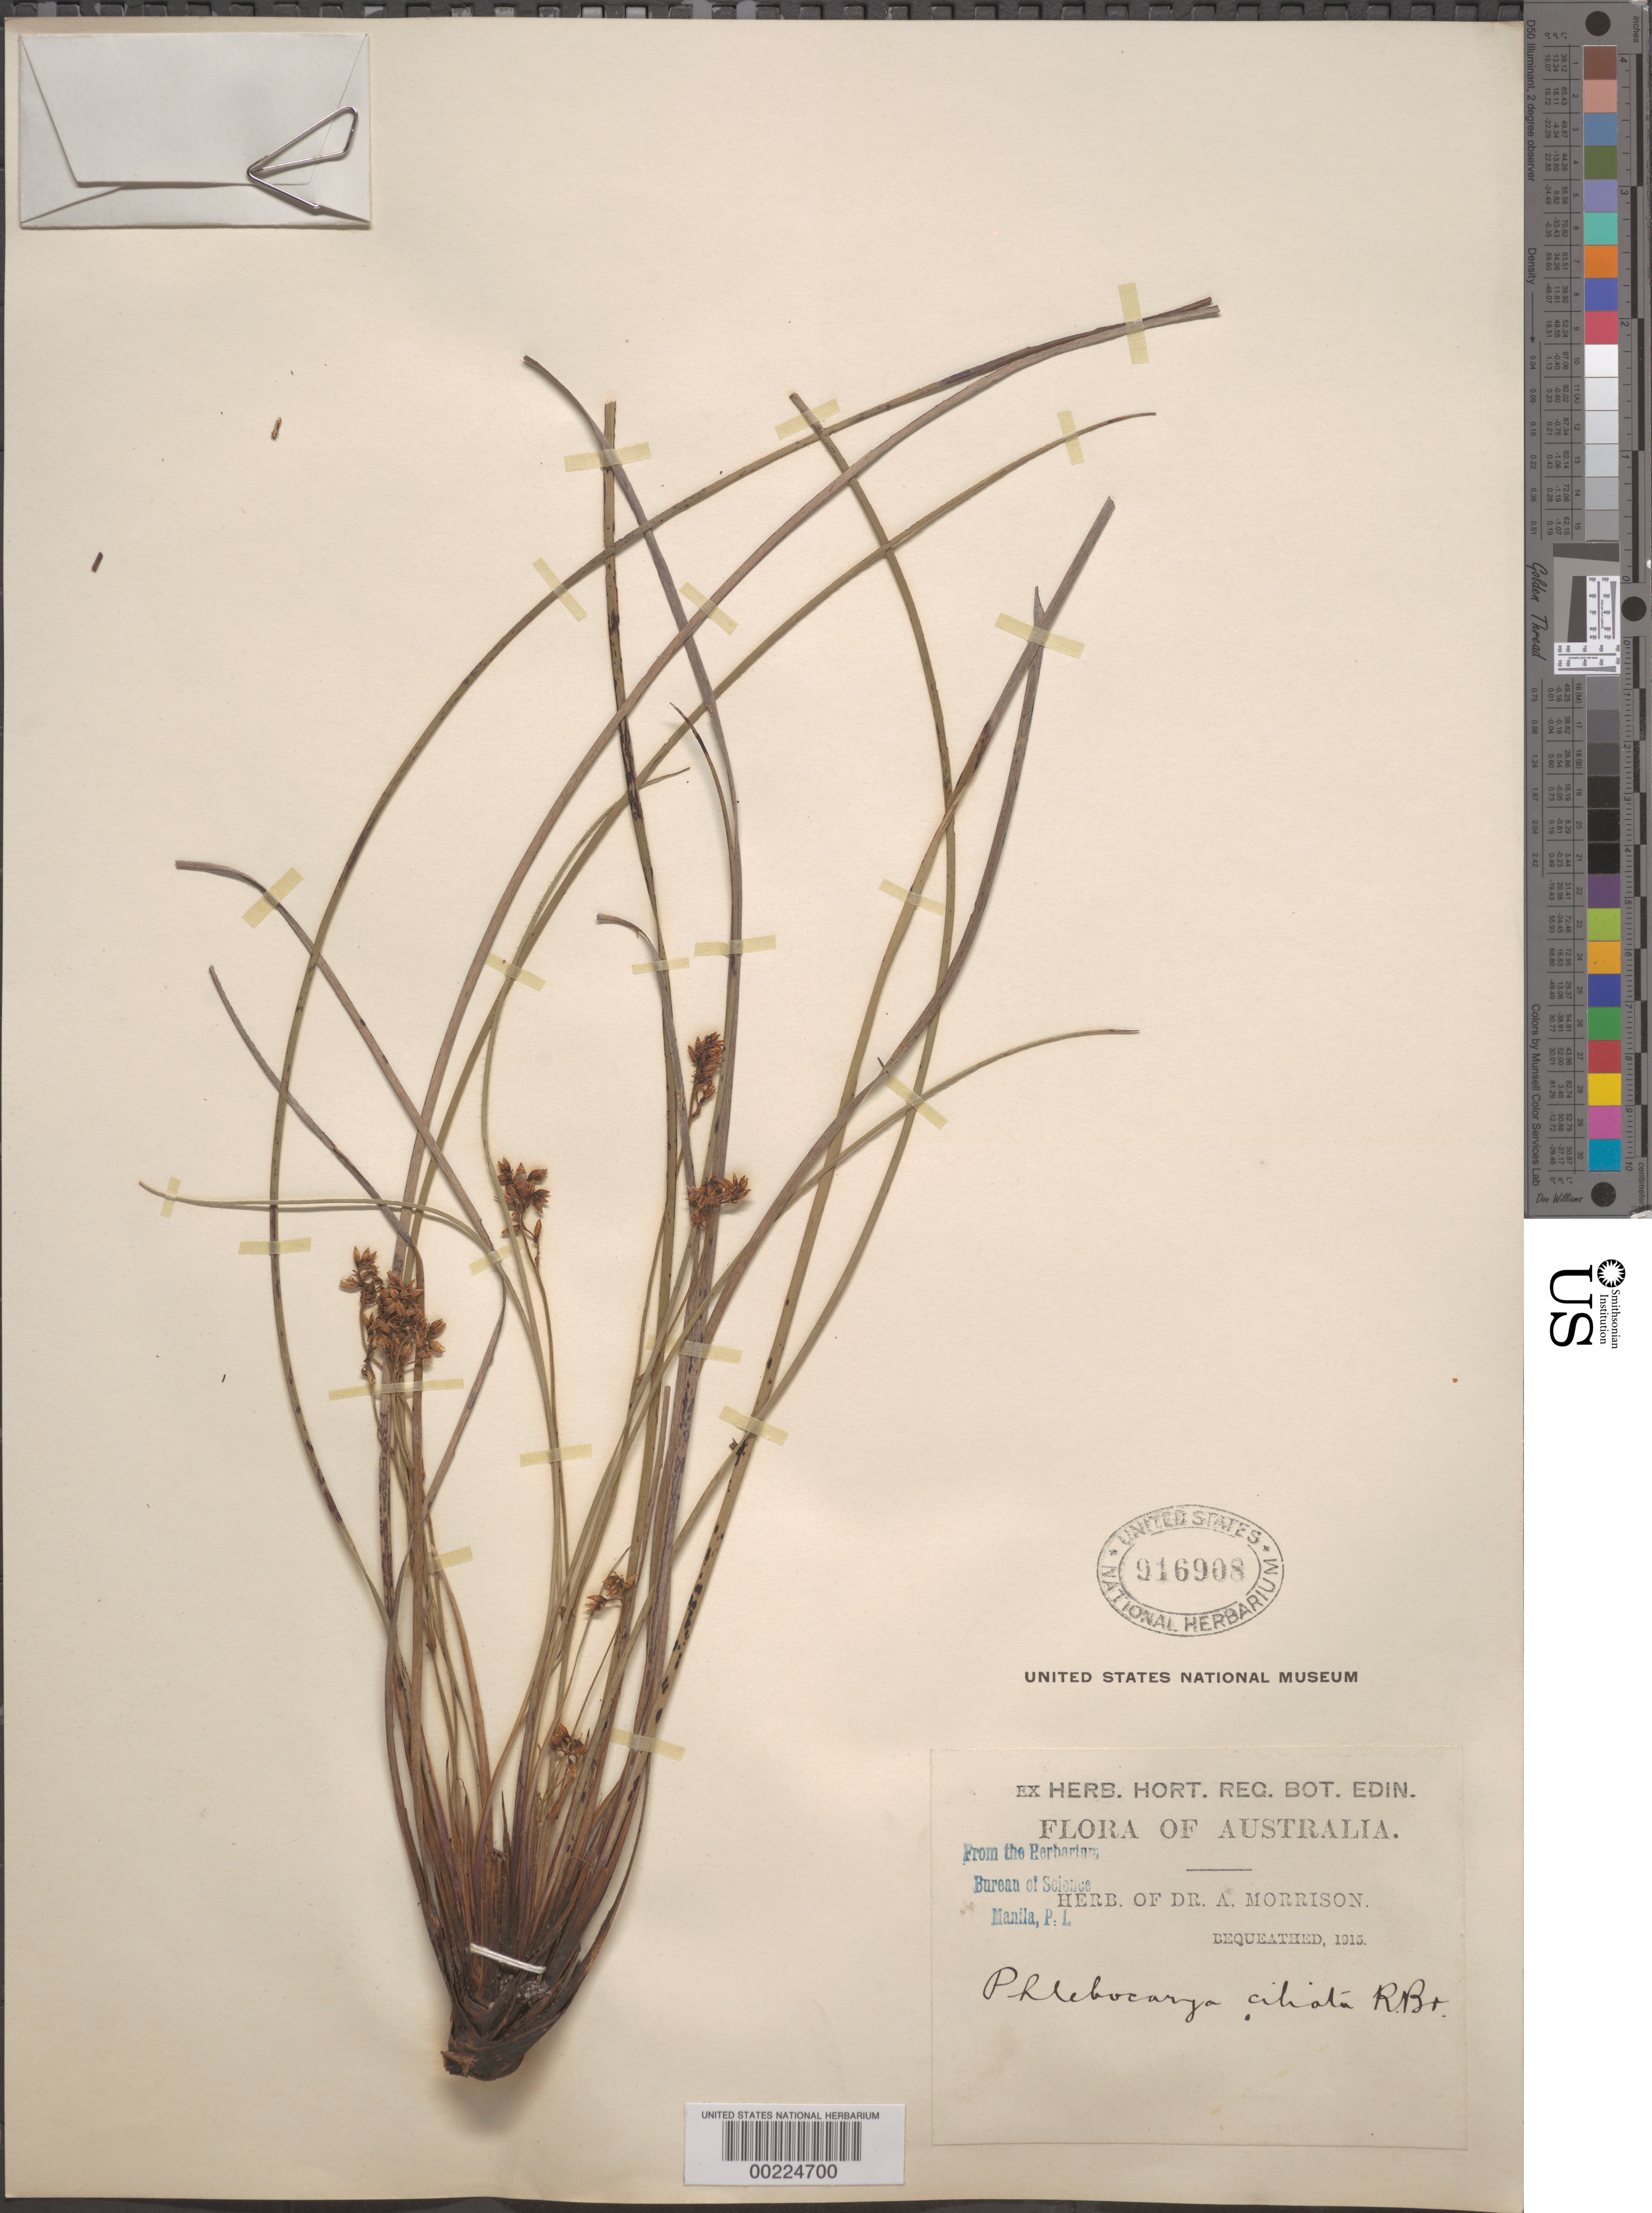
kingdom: Plantae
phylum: Tracheophyta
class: Liliopsida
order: Commelinales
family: Haemodoraceae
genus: Phlebocarya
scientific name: Phlebocarya ciliata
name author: R. Br.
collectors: Wilkes Explor. Exped.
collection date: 1838/1842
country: Australia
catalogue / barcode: US 916908